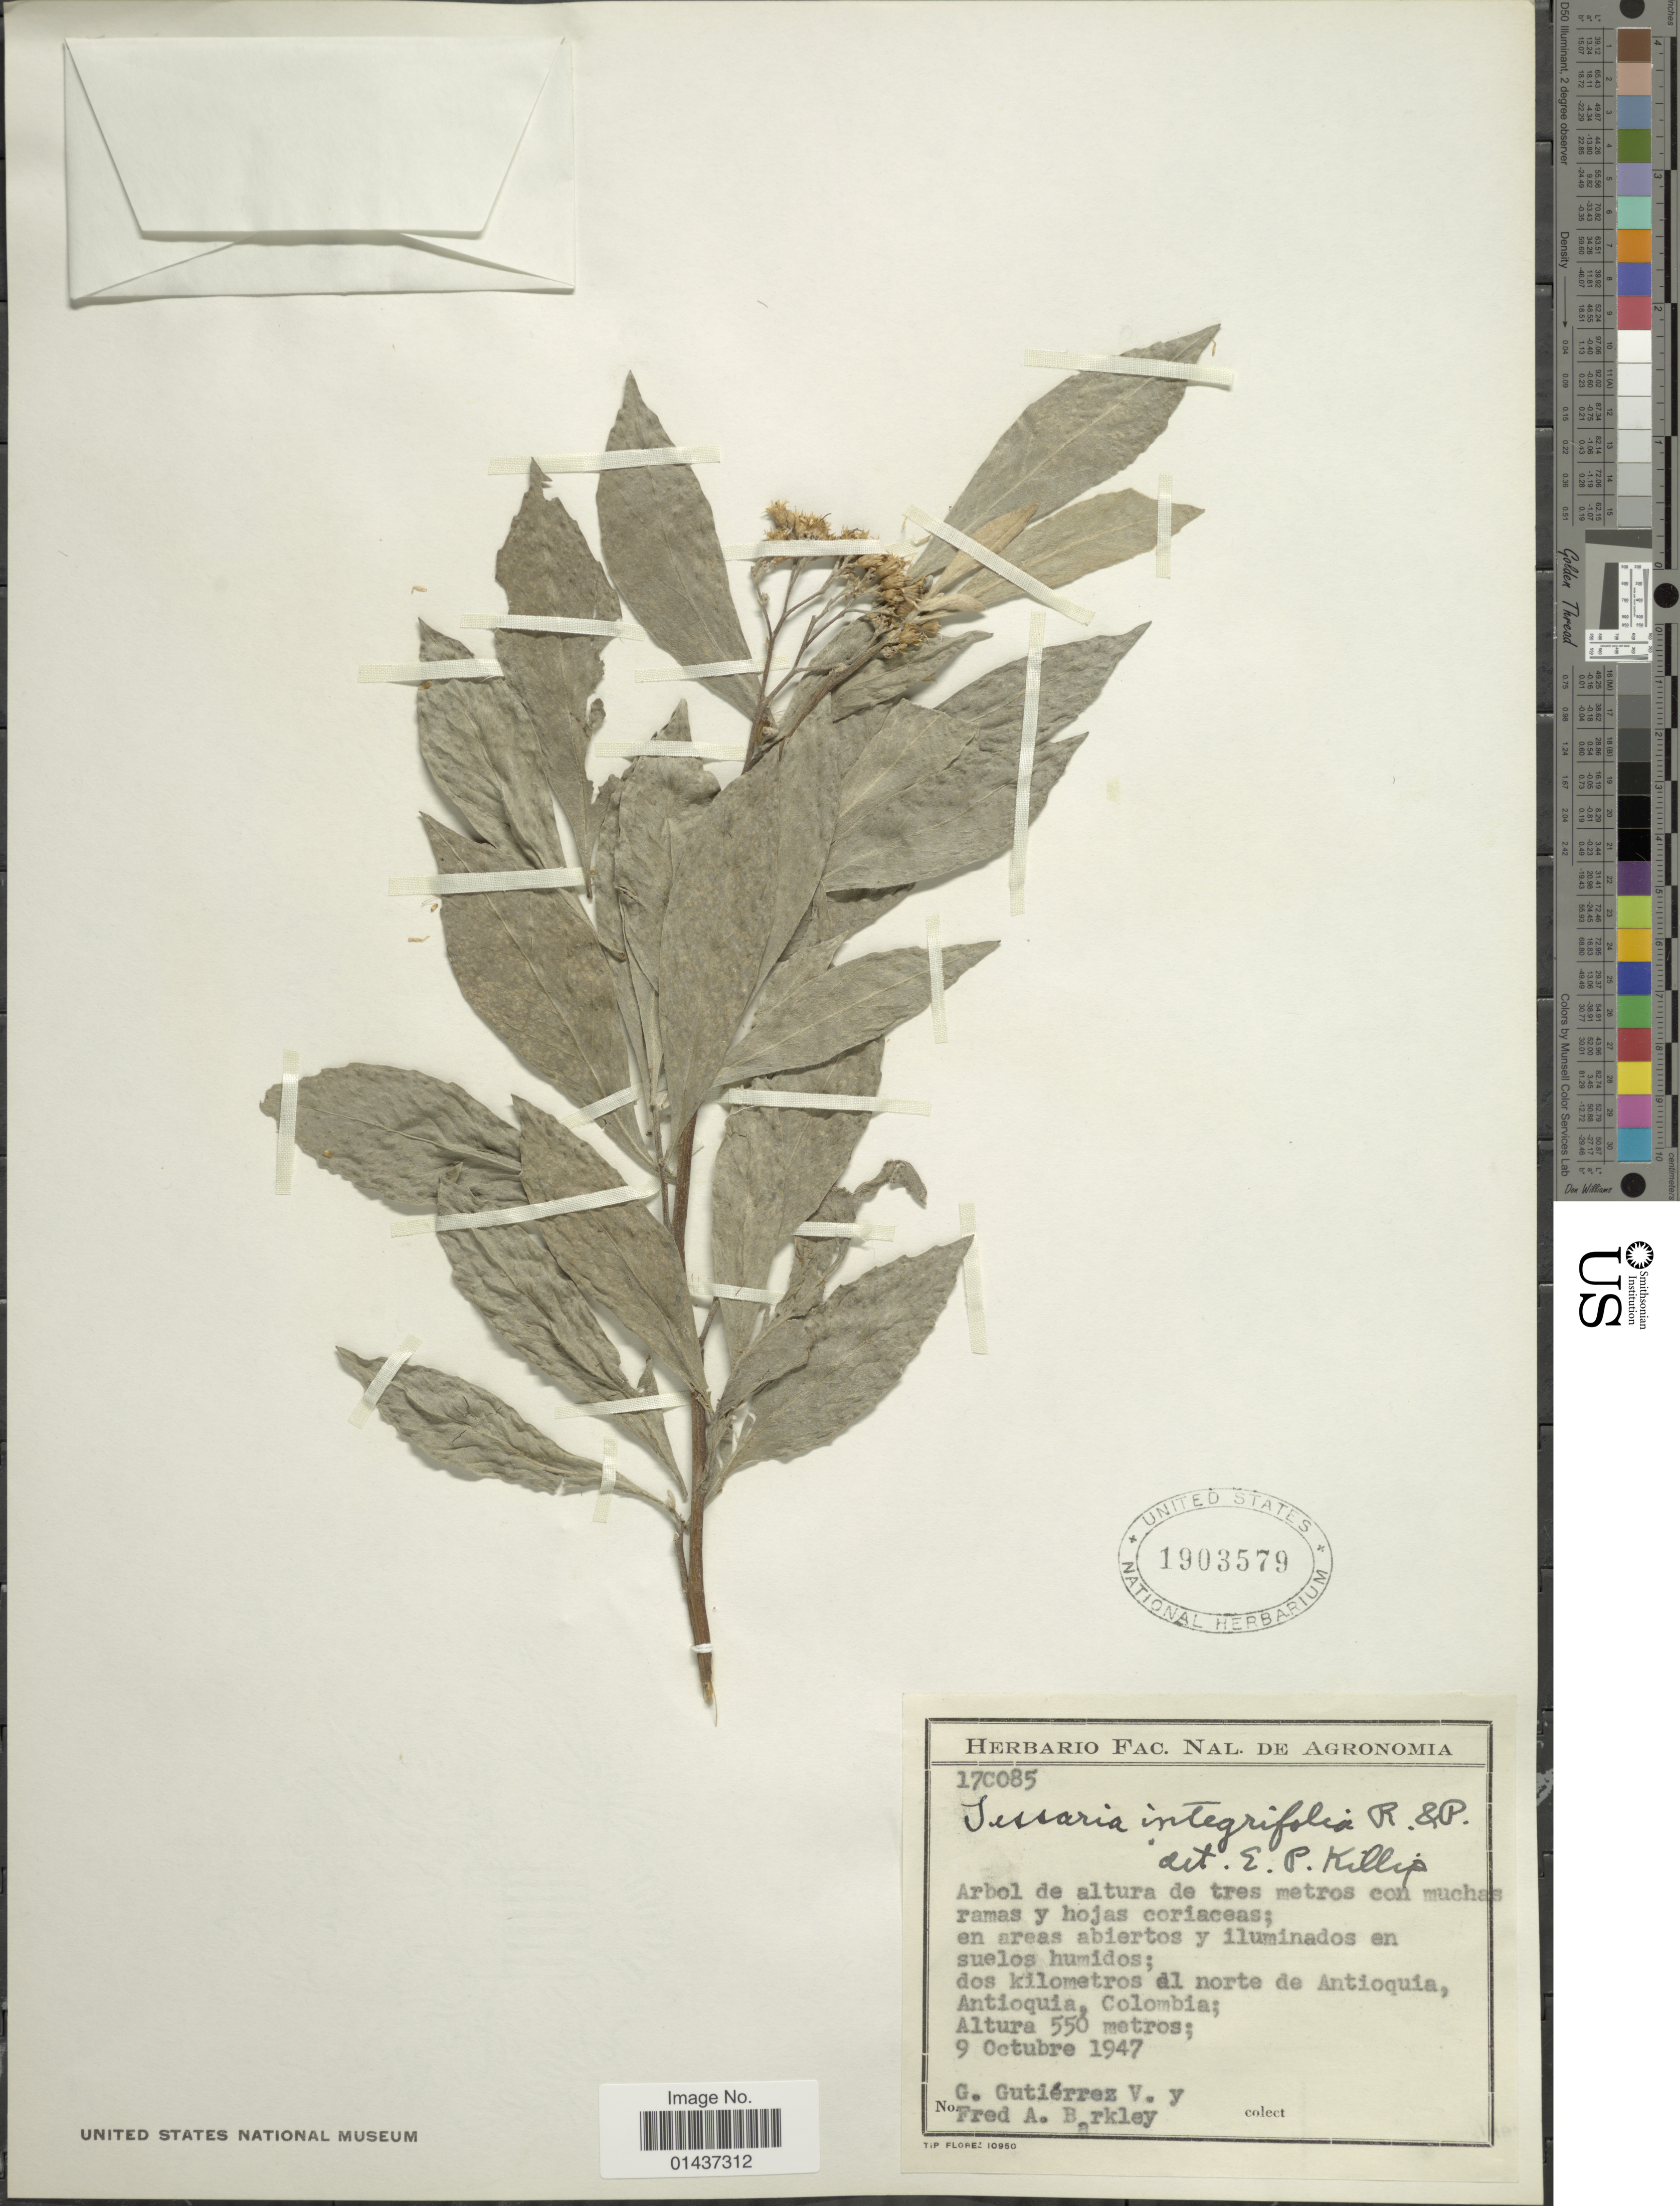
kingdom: Plantae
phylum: Tracheophyta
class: Magnoliopsida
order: Asterales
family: Asteraceae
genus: Tessaria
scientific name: Tessaria integrifolia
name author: Ruiz & Pav.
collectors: G. Gutiérrez V. & F. A. Barkley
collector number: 17C085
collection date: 1947-10-09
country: Colombia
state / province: Antioquia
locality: En areas abiertos y iluminados en suelos humidos; dos kilometros al norte de Antioquia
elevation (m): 550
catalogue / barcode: US 1903579